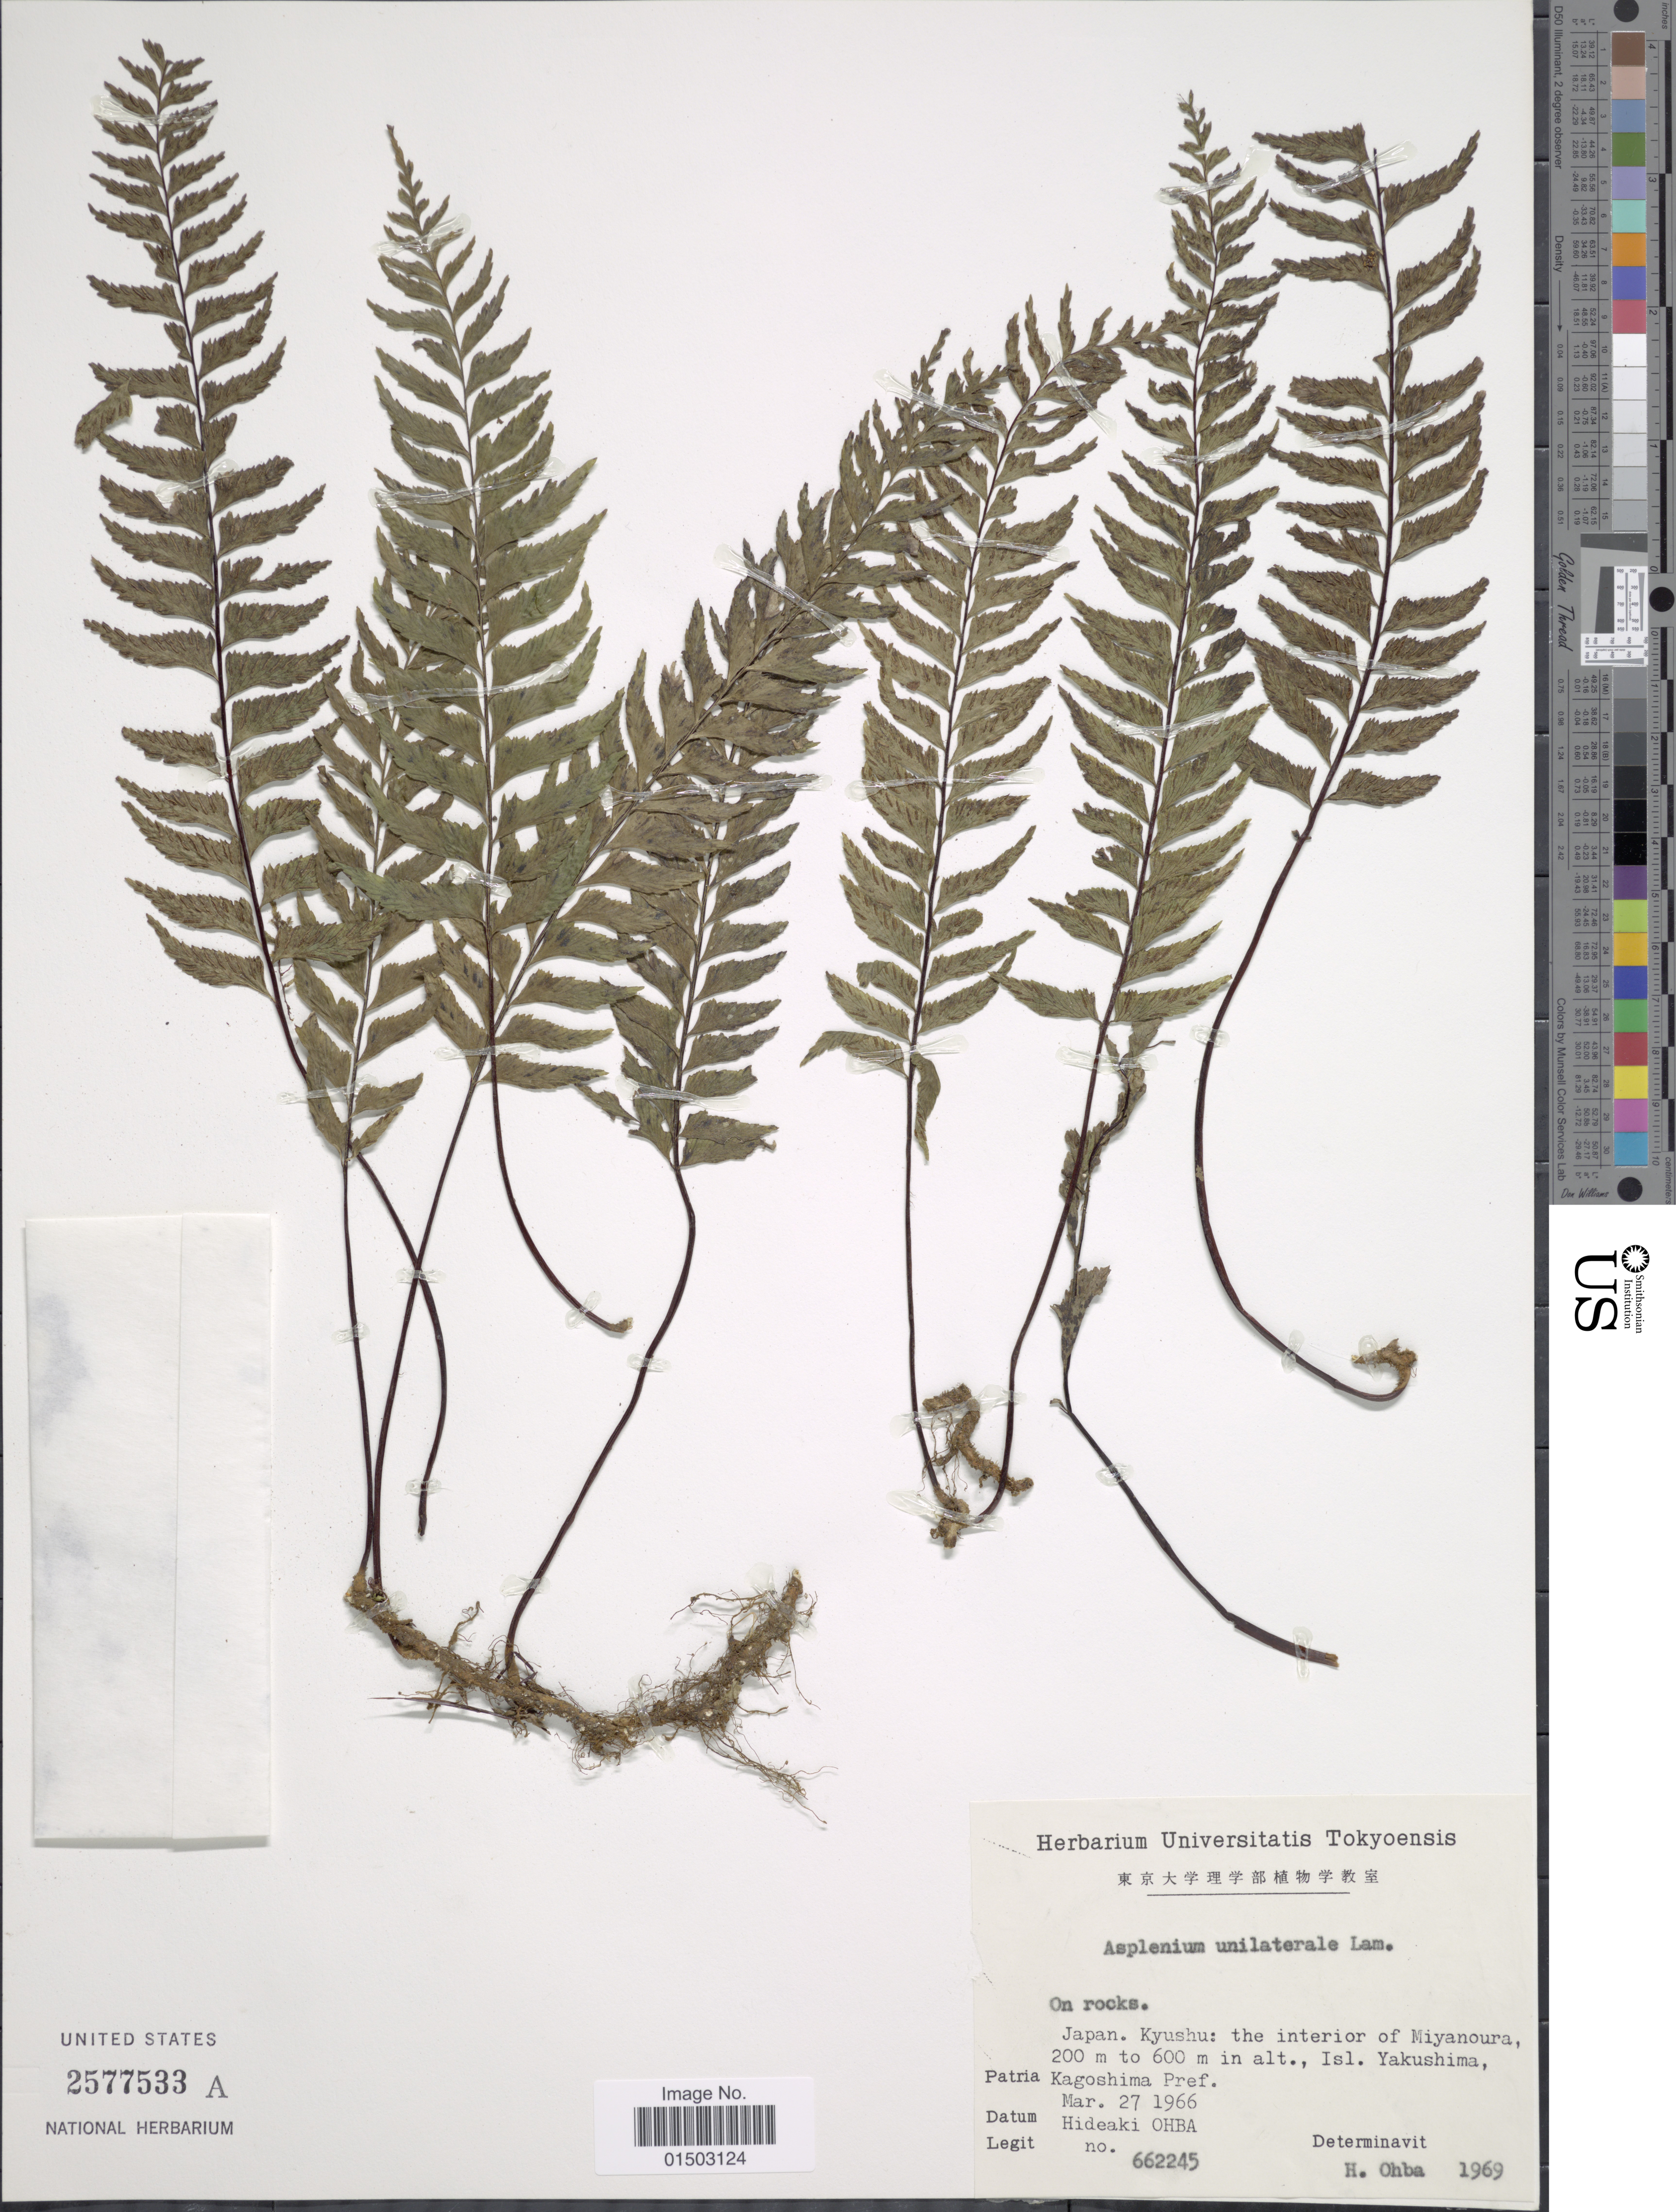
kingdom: Plantae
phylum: Tracheophyta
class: Polypodiopsida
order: Polypodiales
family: Aspleniaceae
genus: Hymenasplenium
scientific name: Hymenasplenium unilaterale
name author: (Lam.) Hayata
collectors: H. Ohba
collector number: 662245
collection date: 1966-03-27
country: Japan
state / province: Kagosima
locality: Japan. Kyushu: the interior of Miyanoura, Isl.Yakushima, Patria Kagoshima Pref.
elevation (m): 200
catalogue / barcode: US 2577533A